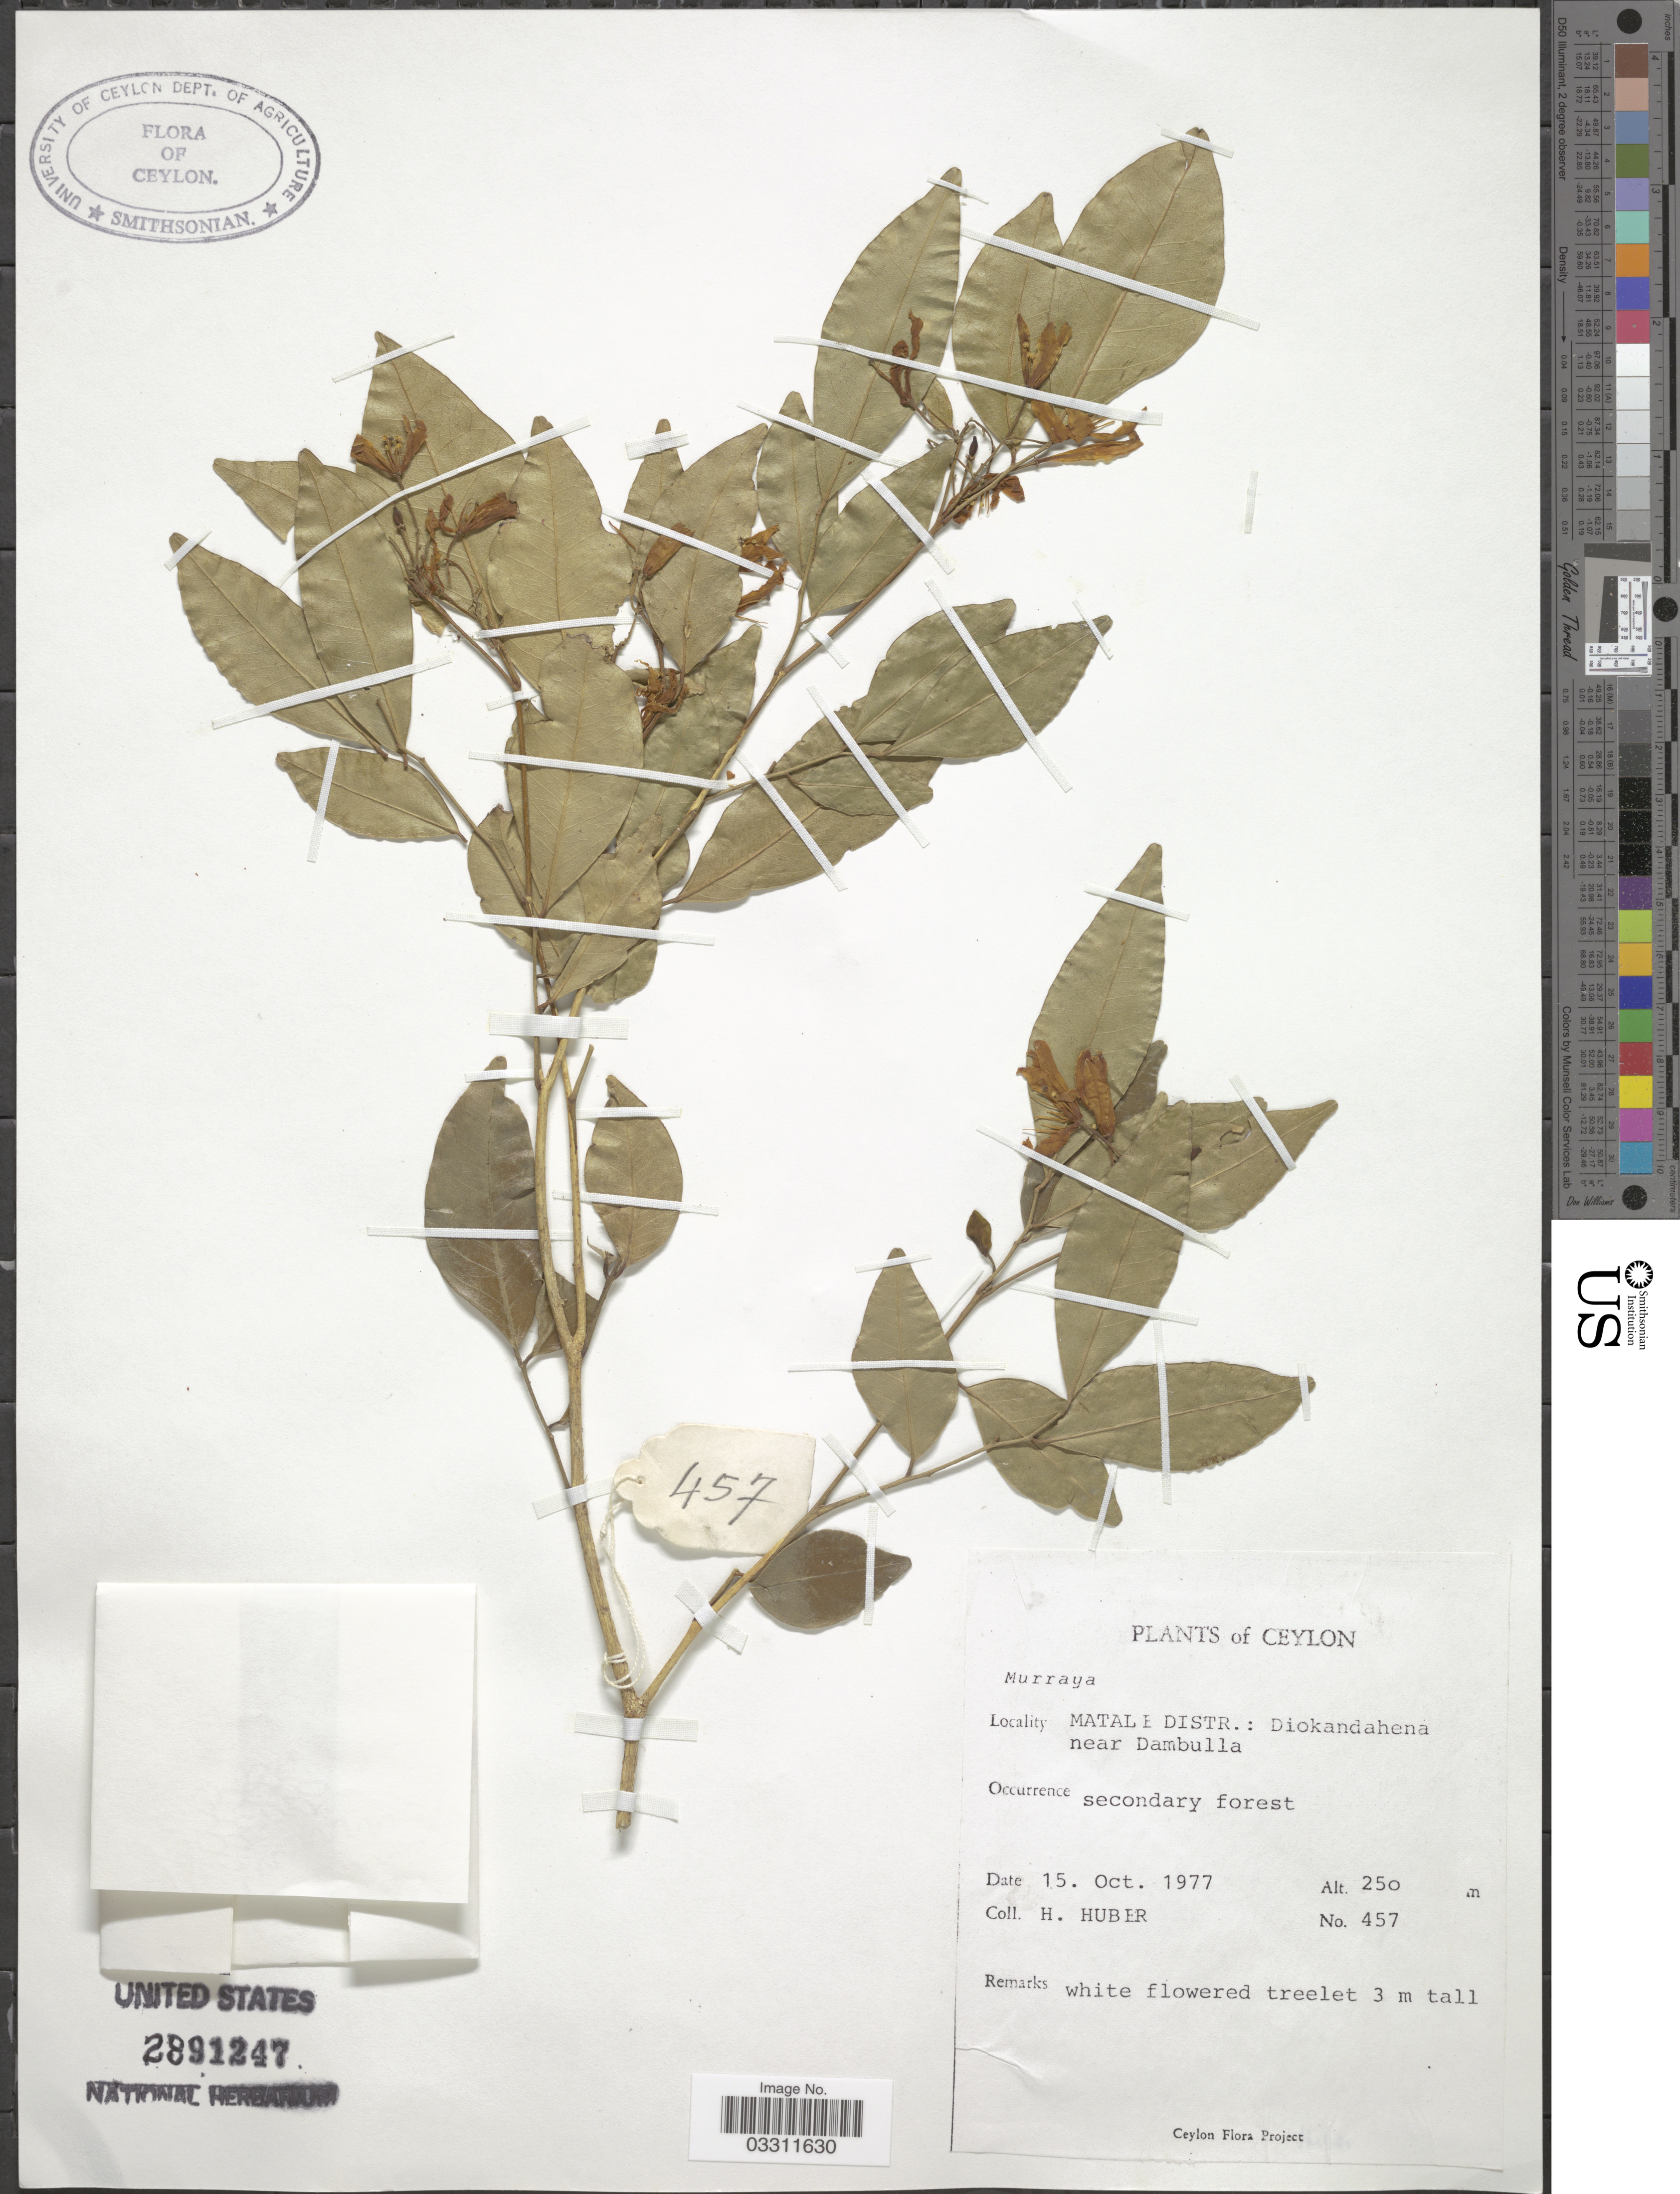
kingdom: Plantae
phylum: Tracheophyta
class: Magnoliopsida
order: Sapindales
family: Rutaceae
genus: Murraya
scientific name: Murraya sp.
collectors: H. Huber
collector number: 457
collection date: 1977-10-15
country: Sri Lanka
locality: Ceylon. Matal B Distr.: Diokandahena near Dambulla.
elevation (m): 250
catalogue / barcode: US 2891247